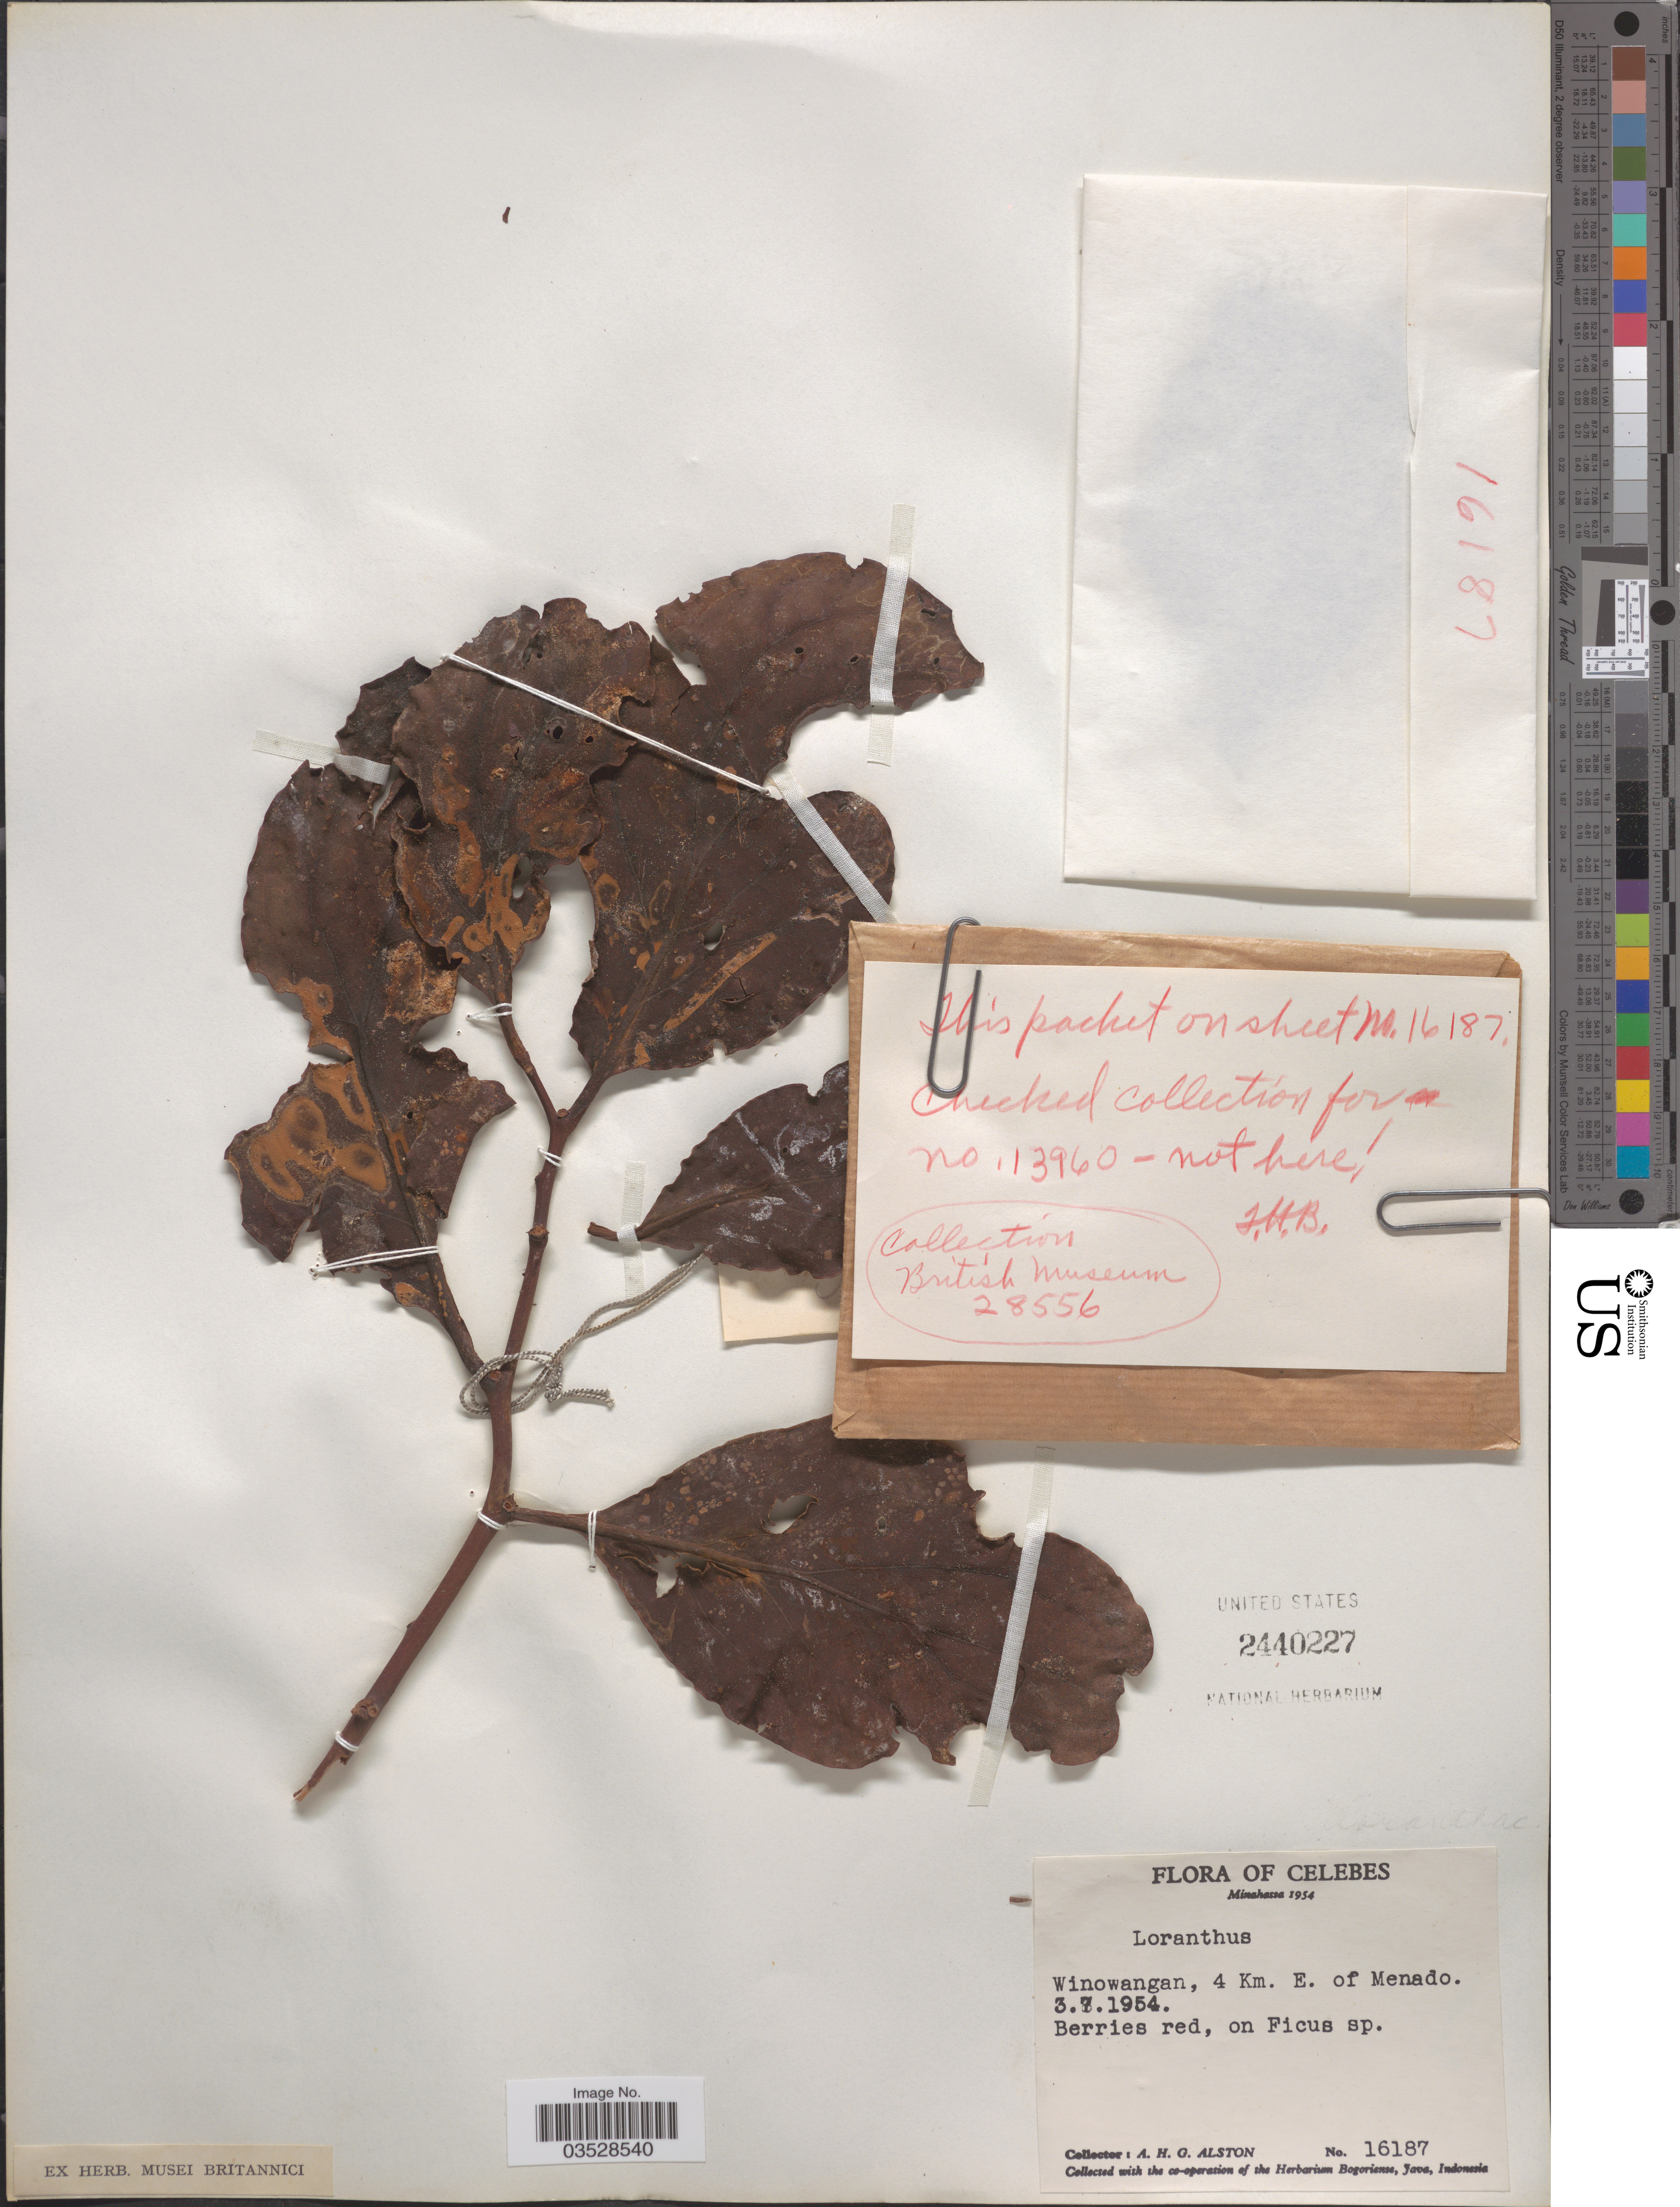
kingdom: Plantae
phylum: Tracheophyta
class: Magnoliopsida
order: Santalales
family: Loranthaceae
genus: Loranthus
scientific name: Loranthus sp.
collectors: A. H. Alston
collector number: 16187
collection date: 1954-07-03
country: Indonesia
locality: Celebes. Minahassa [unsure placement]. Winowangan, 4 Km. E. of Menado.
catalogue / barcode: US 2440227